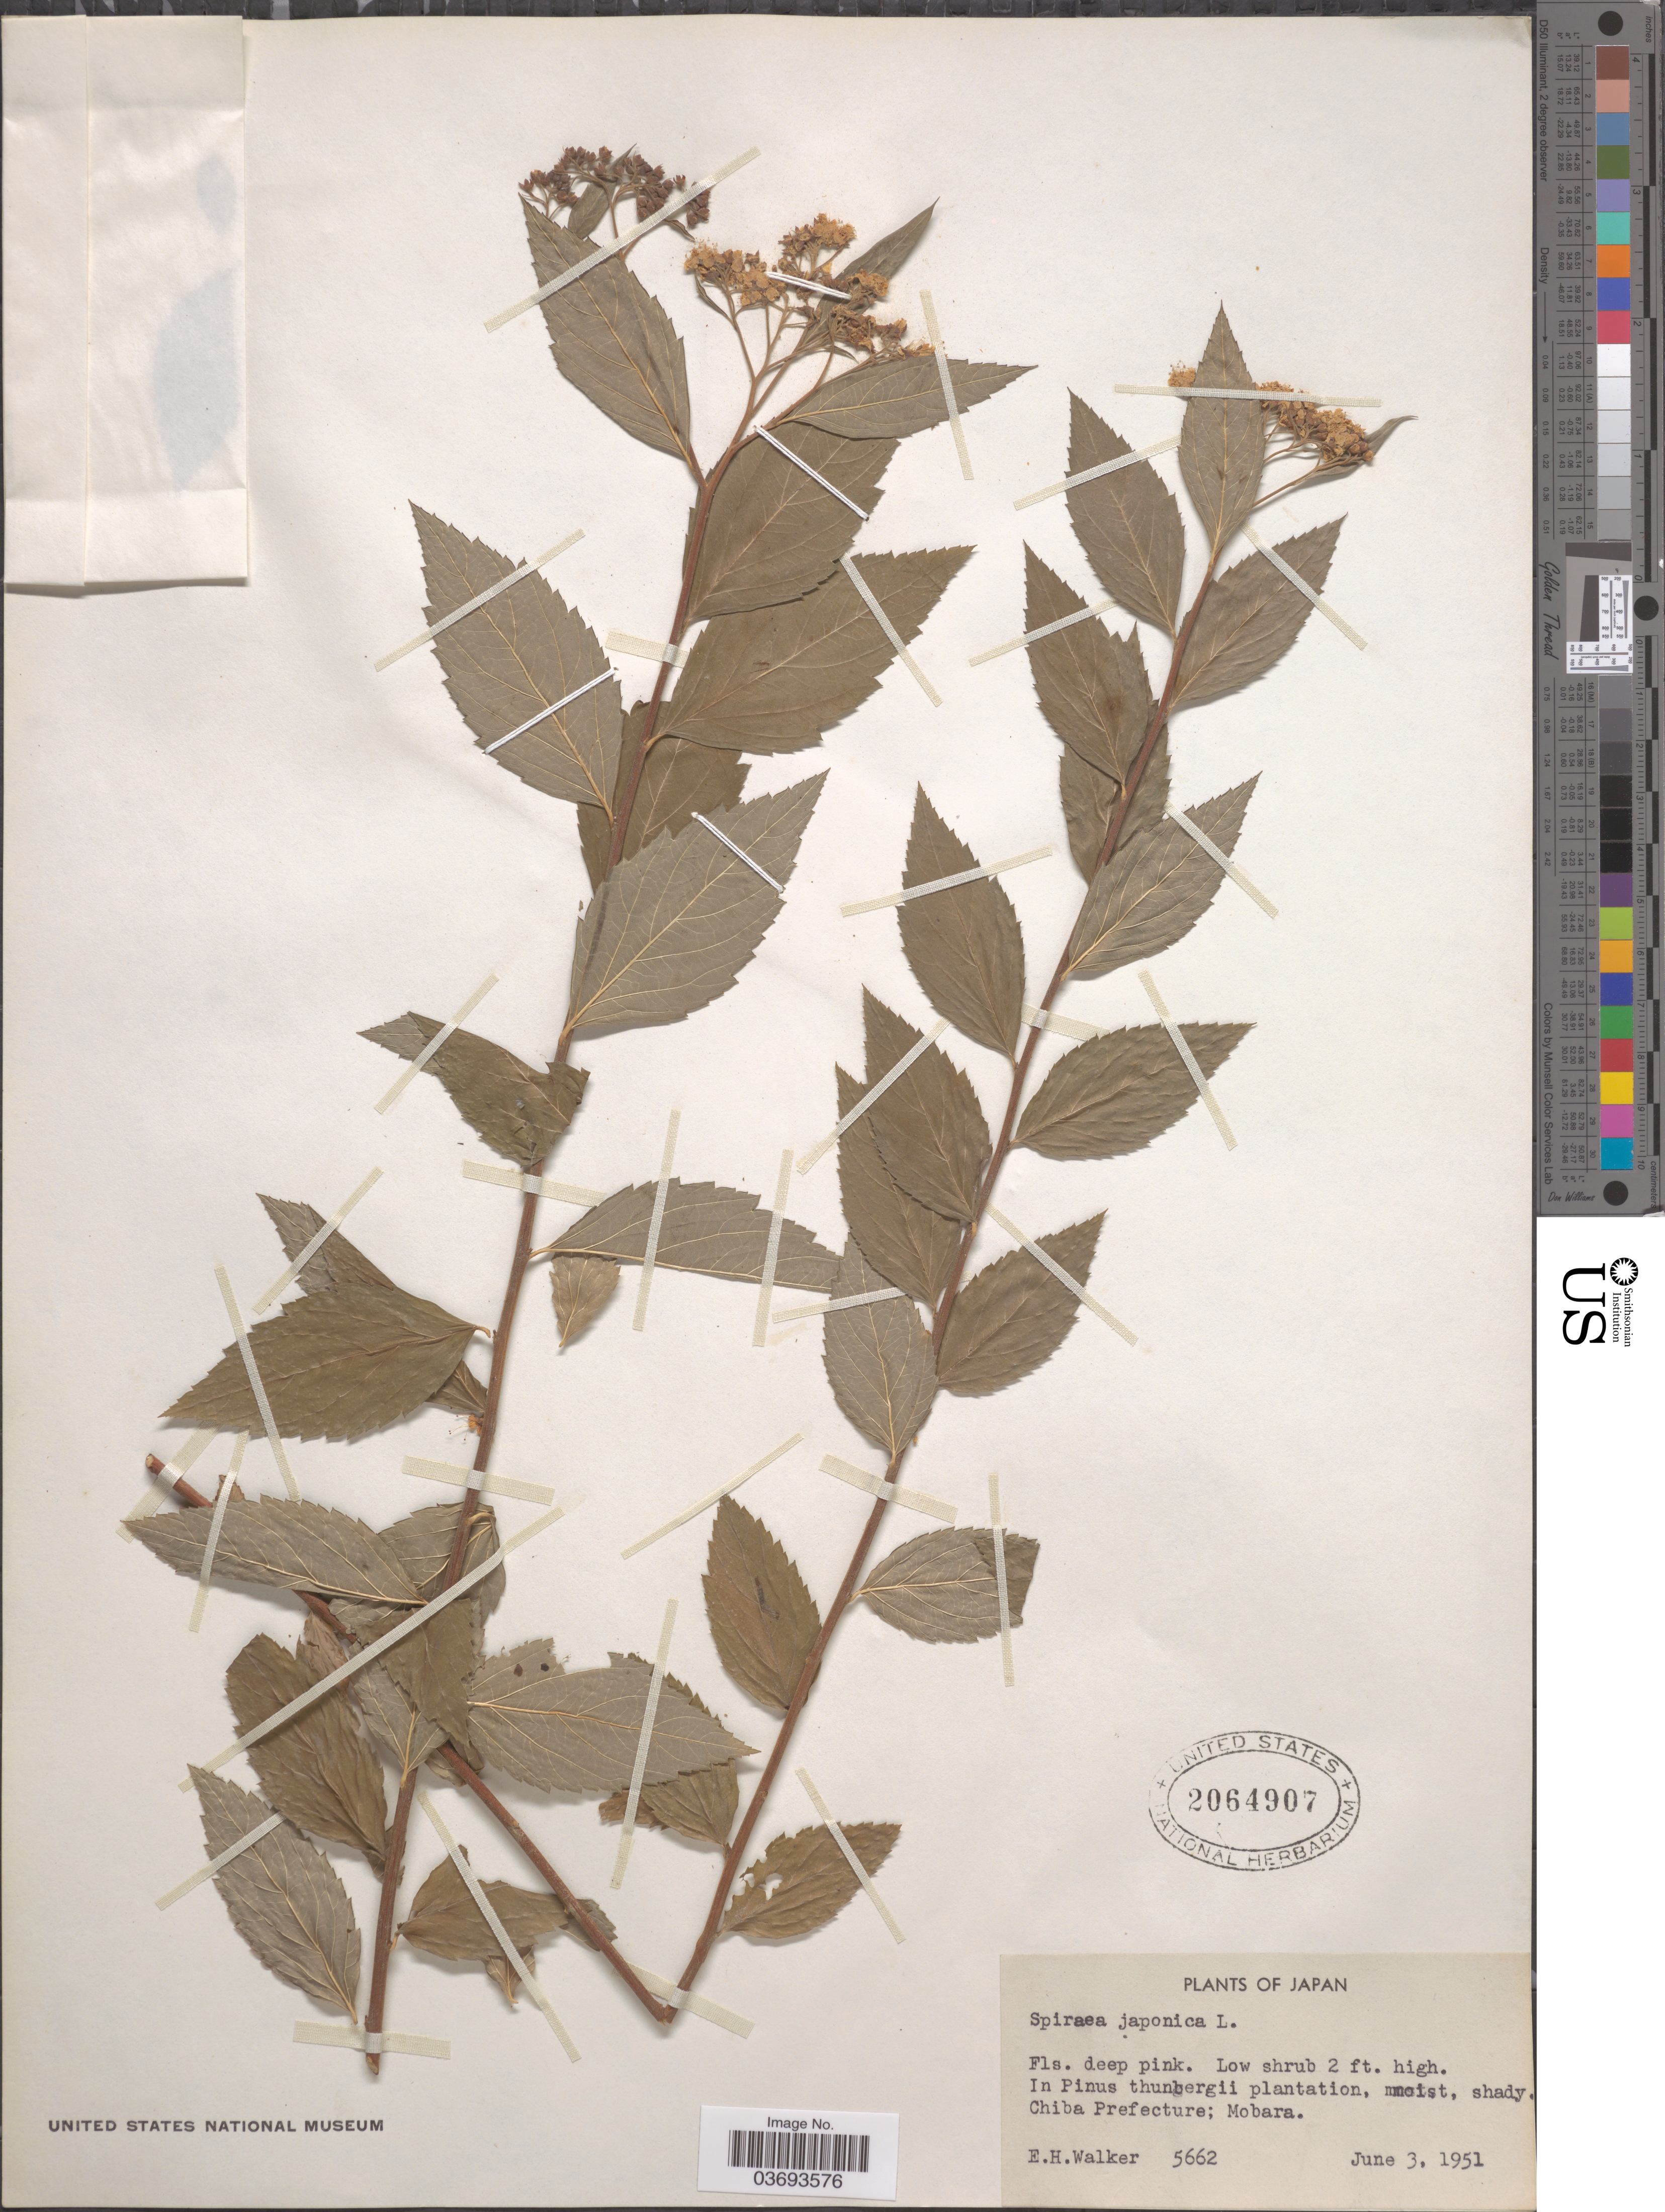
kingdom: Plantae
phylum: Tracheophyta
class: Magnoliopsida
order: Rosales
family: Rosaceae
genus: Spiraea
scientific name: Spiraea japonica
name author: L. f.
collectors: E. H. Walker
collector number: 5662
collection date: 1951-06-03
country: Japan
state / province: Tiba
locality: Chiba Prefecture; Mobara.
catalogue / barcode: US 2064907